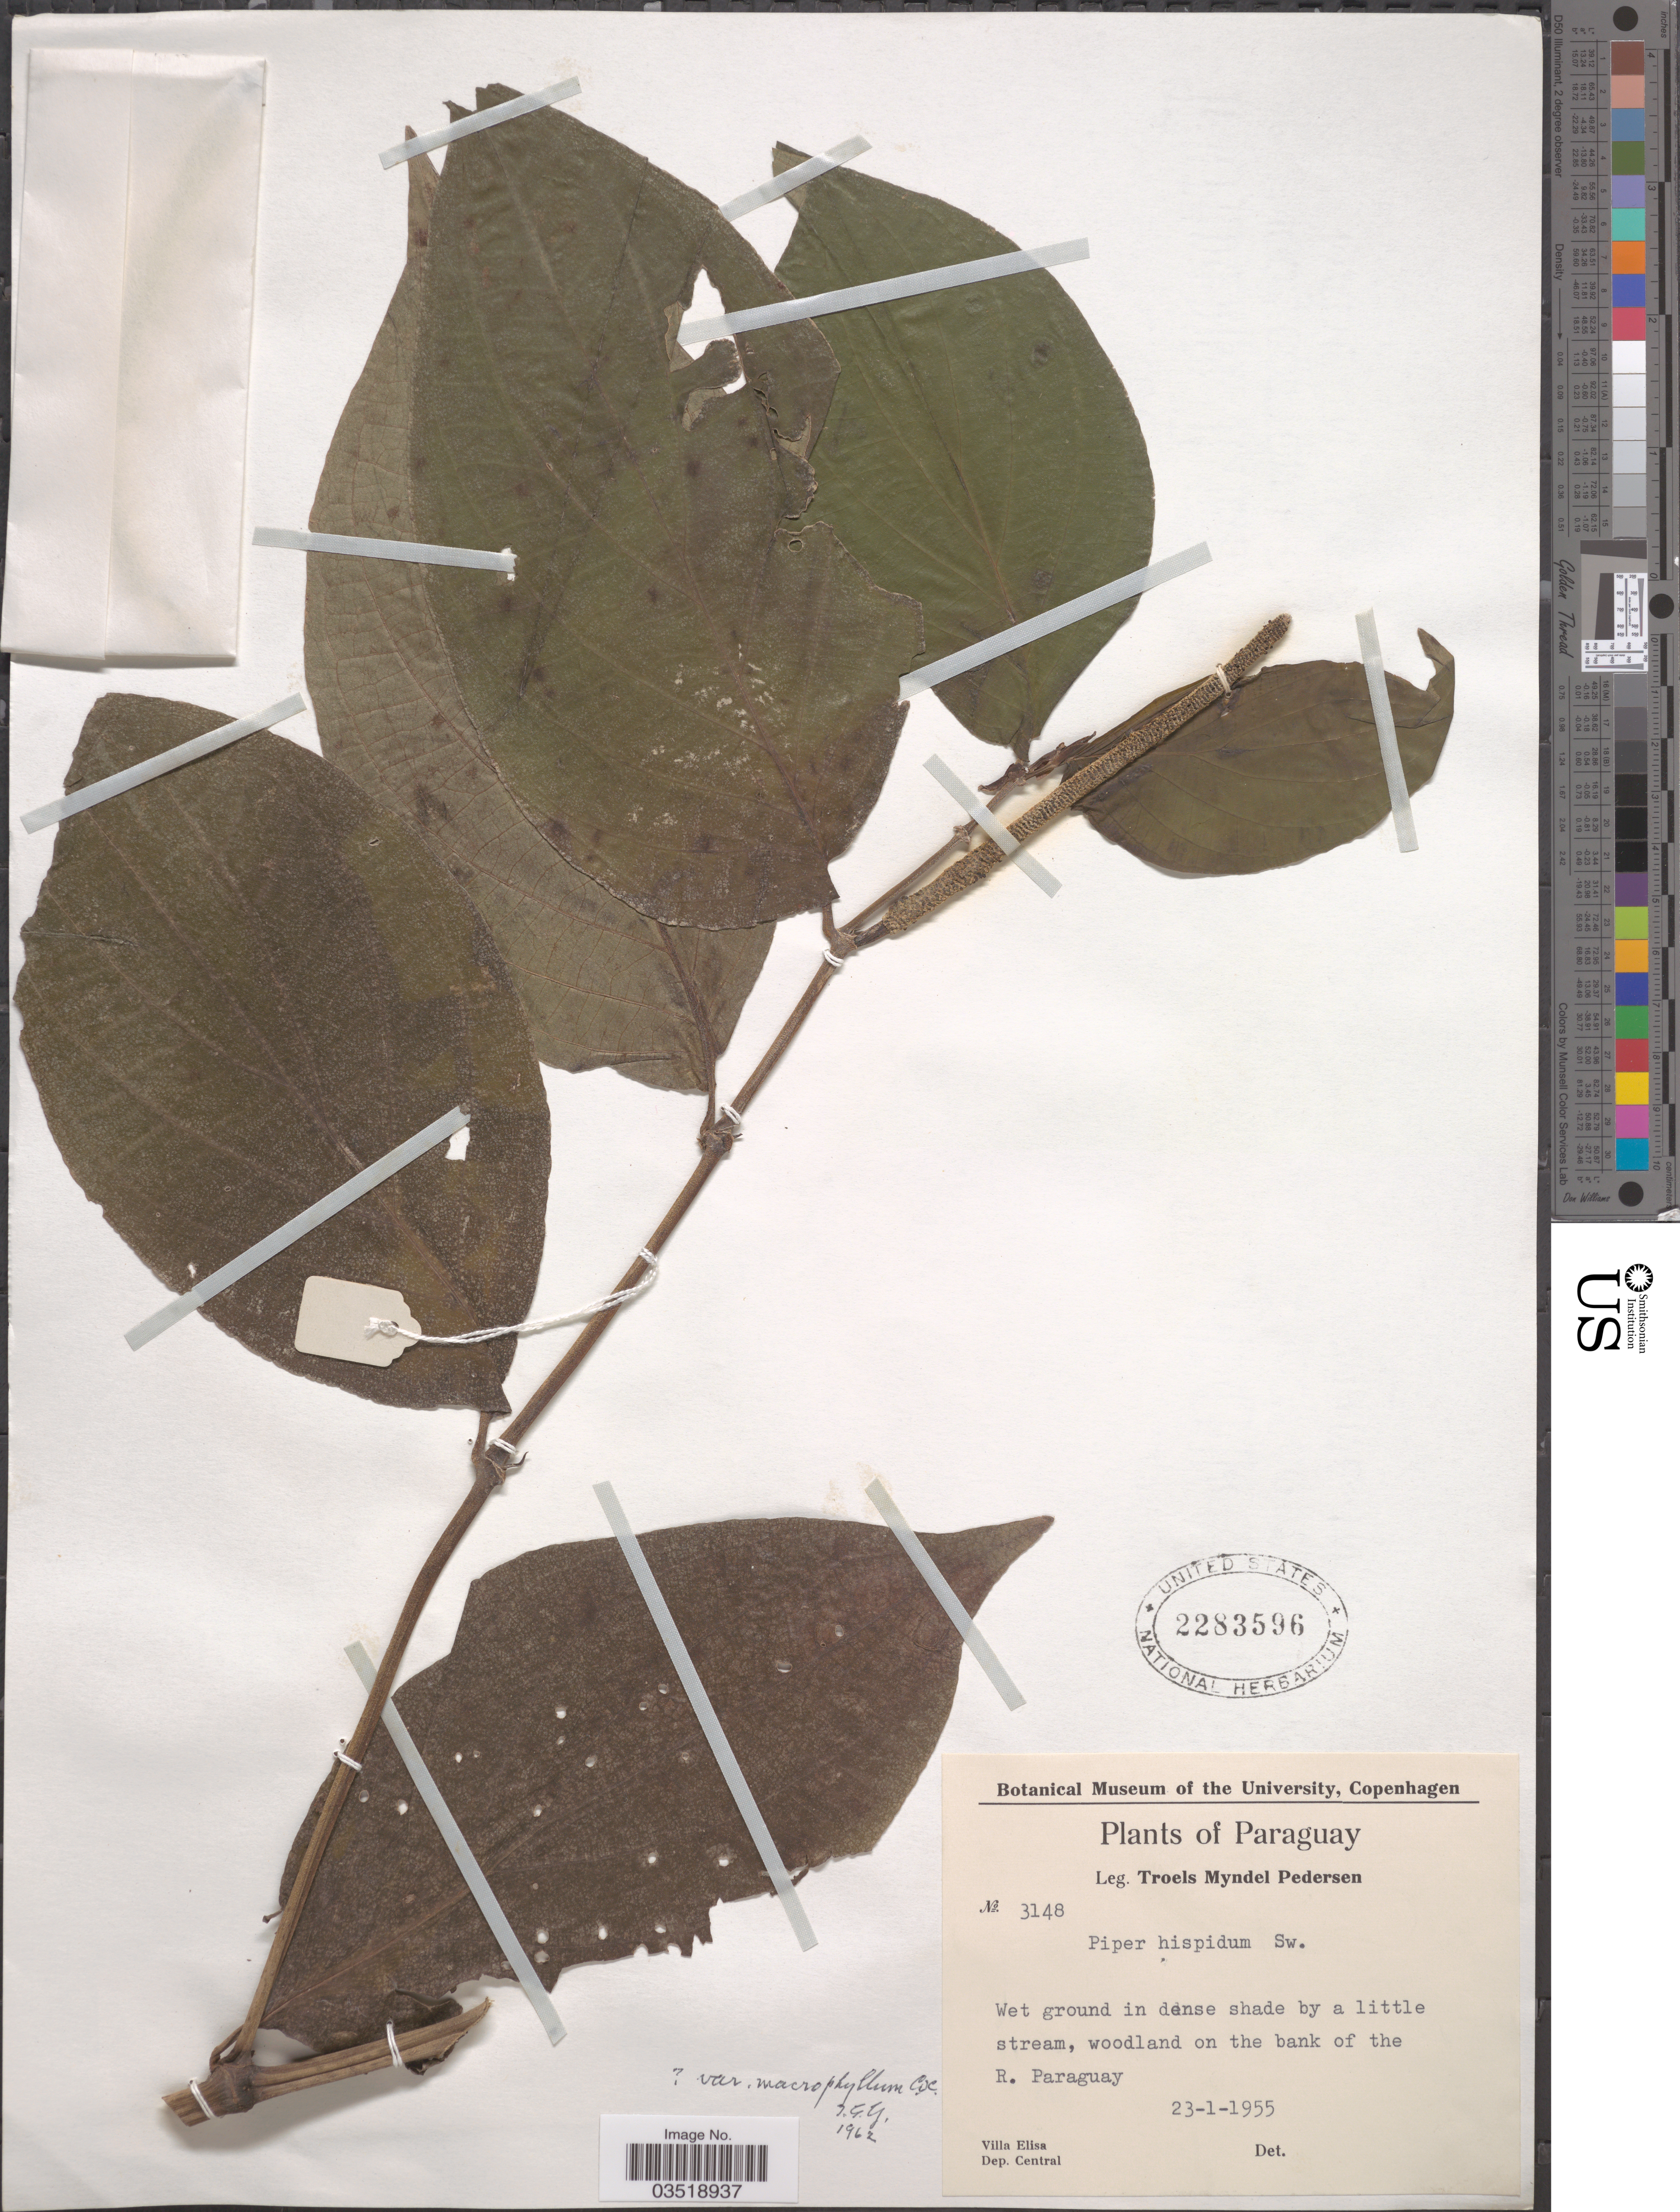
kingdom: Plantae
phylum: Tracheophyta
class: Magnoliopsida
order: Piperales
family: Piperaceae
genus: Piper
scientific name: Piper hispidum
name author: Sw.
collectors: T. Pederson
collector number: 3148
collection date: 1955-01-23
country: Paraguay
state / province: Central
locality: Woodland on the bank of the R. Paraguay. Villa Elisa. Dep. Central.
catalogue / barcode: US 2283596